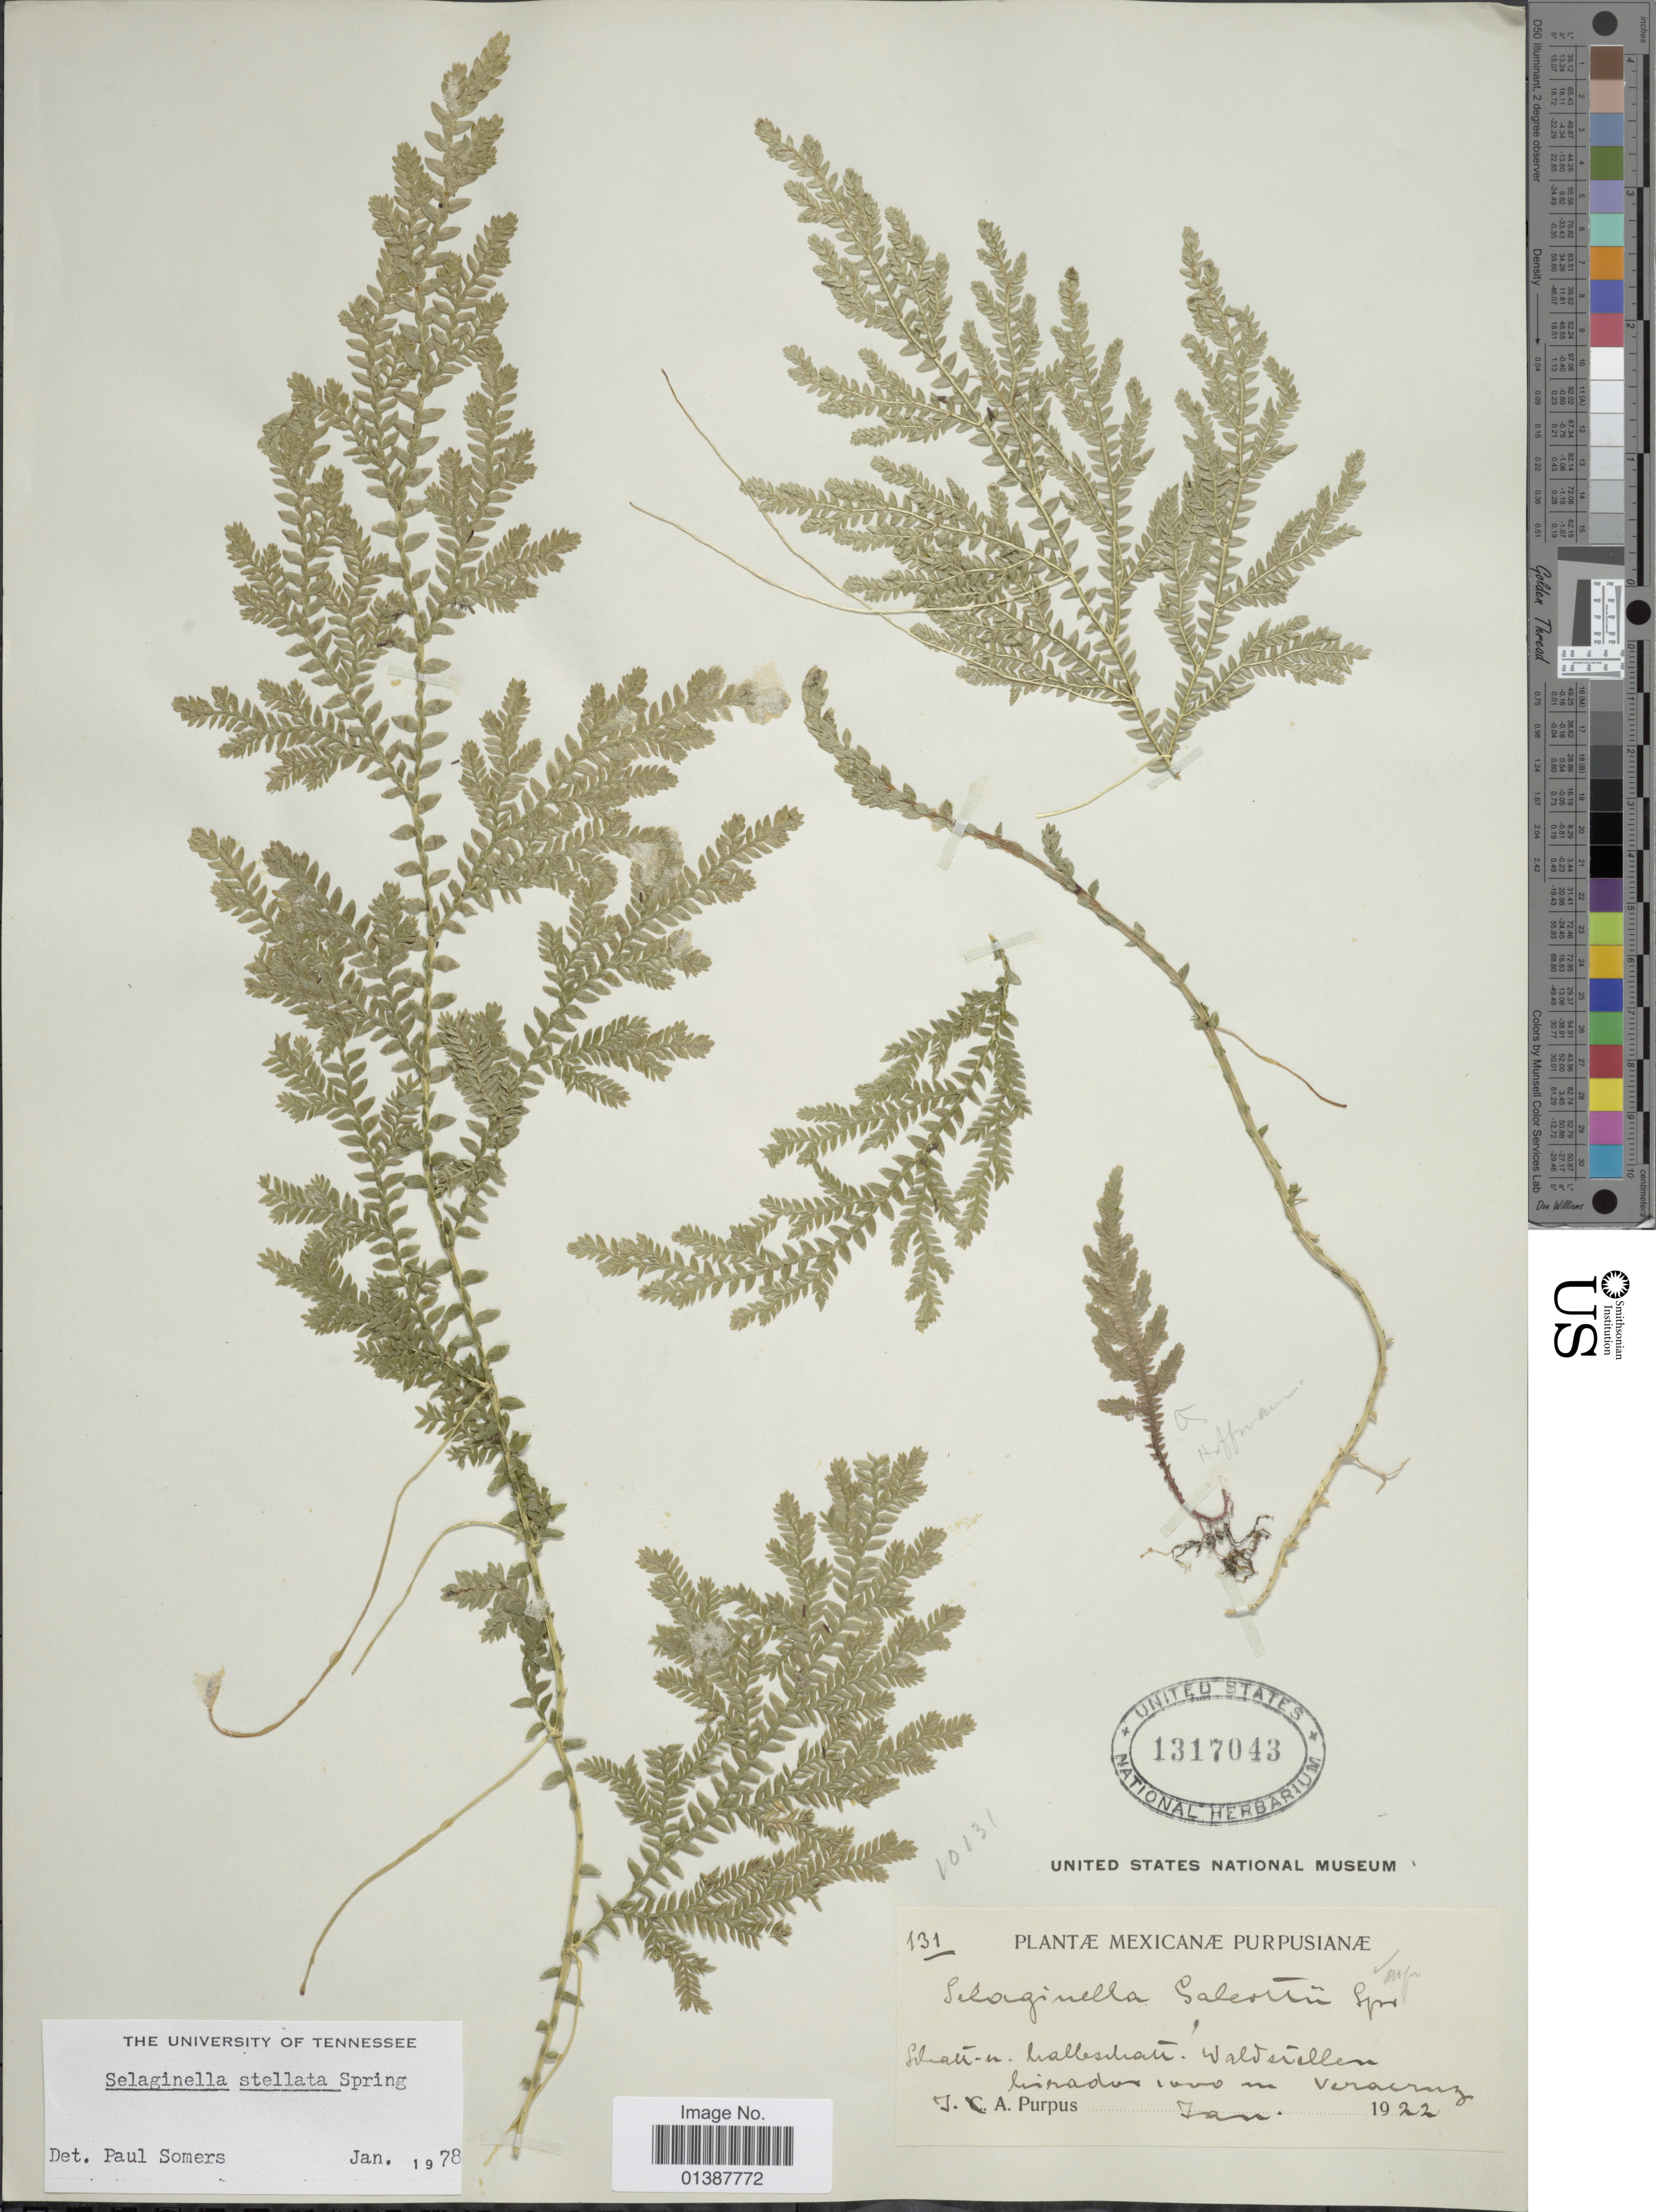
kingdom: Plantae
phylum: Tracheophyta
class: Lycopodiopsida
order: Selaginellales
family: Selaginellaceae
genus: Selaginella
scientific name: Selaginella galeottii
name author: Spring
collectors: J. A. Purpus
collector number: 131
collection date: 1922-01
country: Mexico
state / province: Veracruz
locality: Mirador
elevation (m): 1000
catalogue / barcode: US 1317043